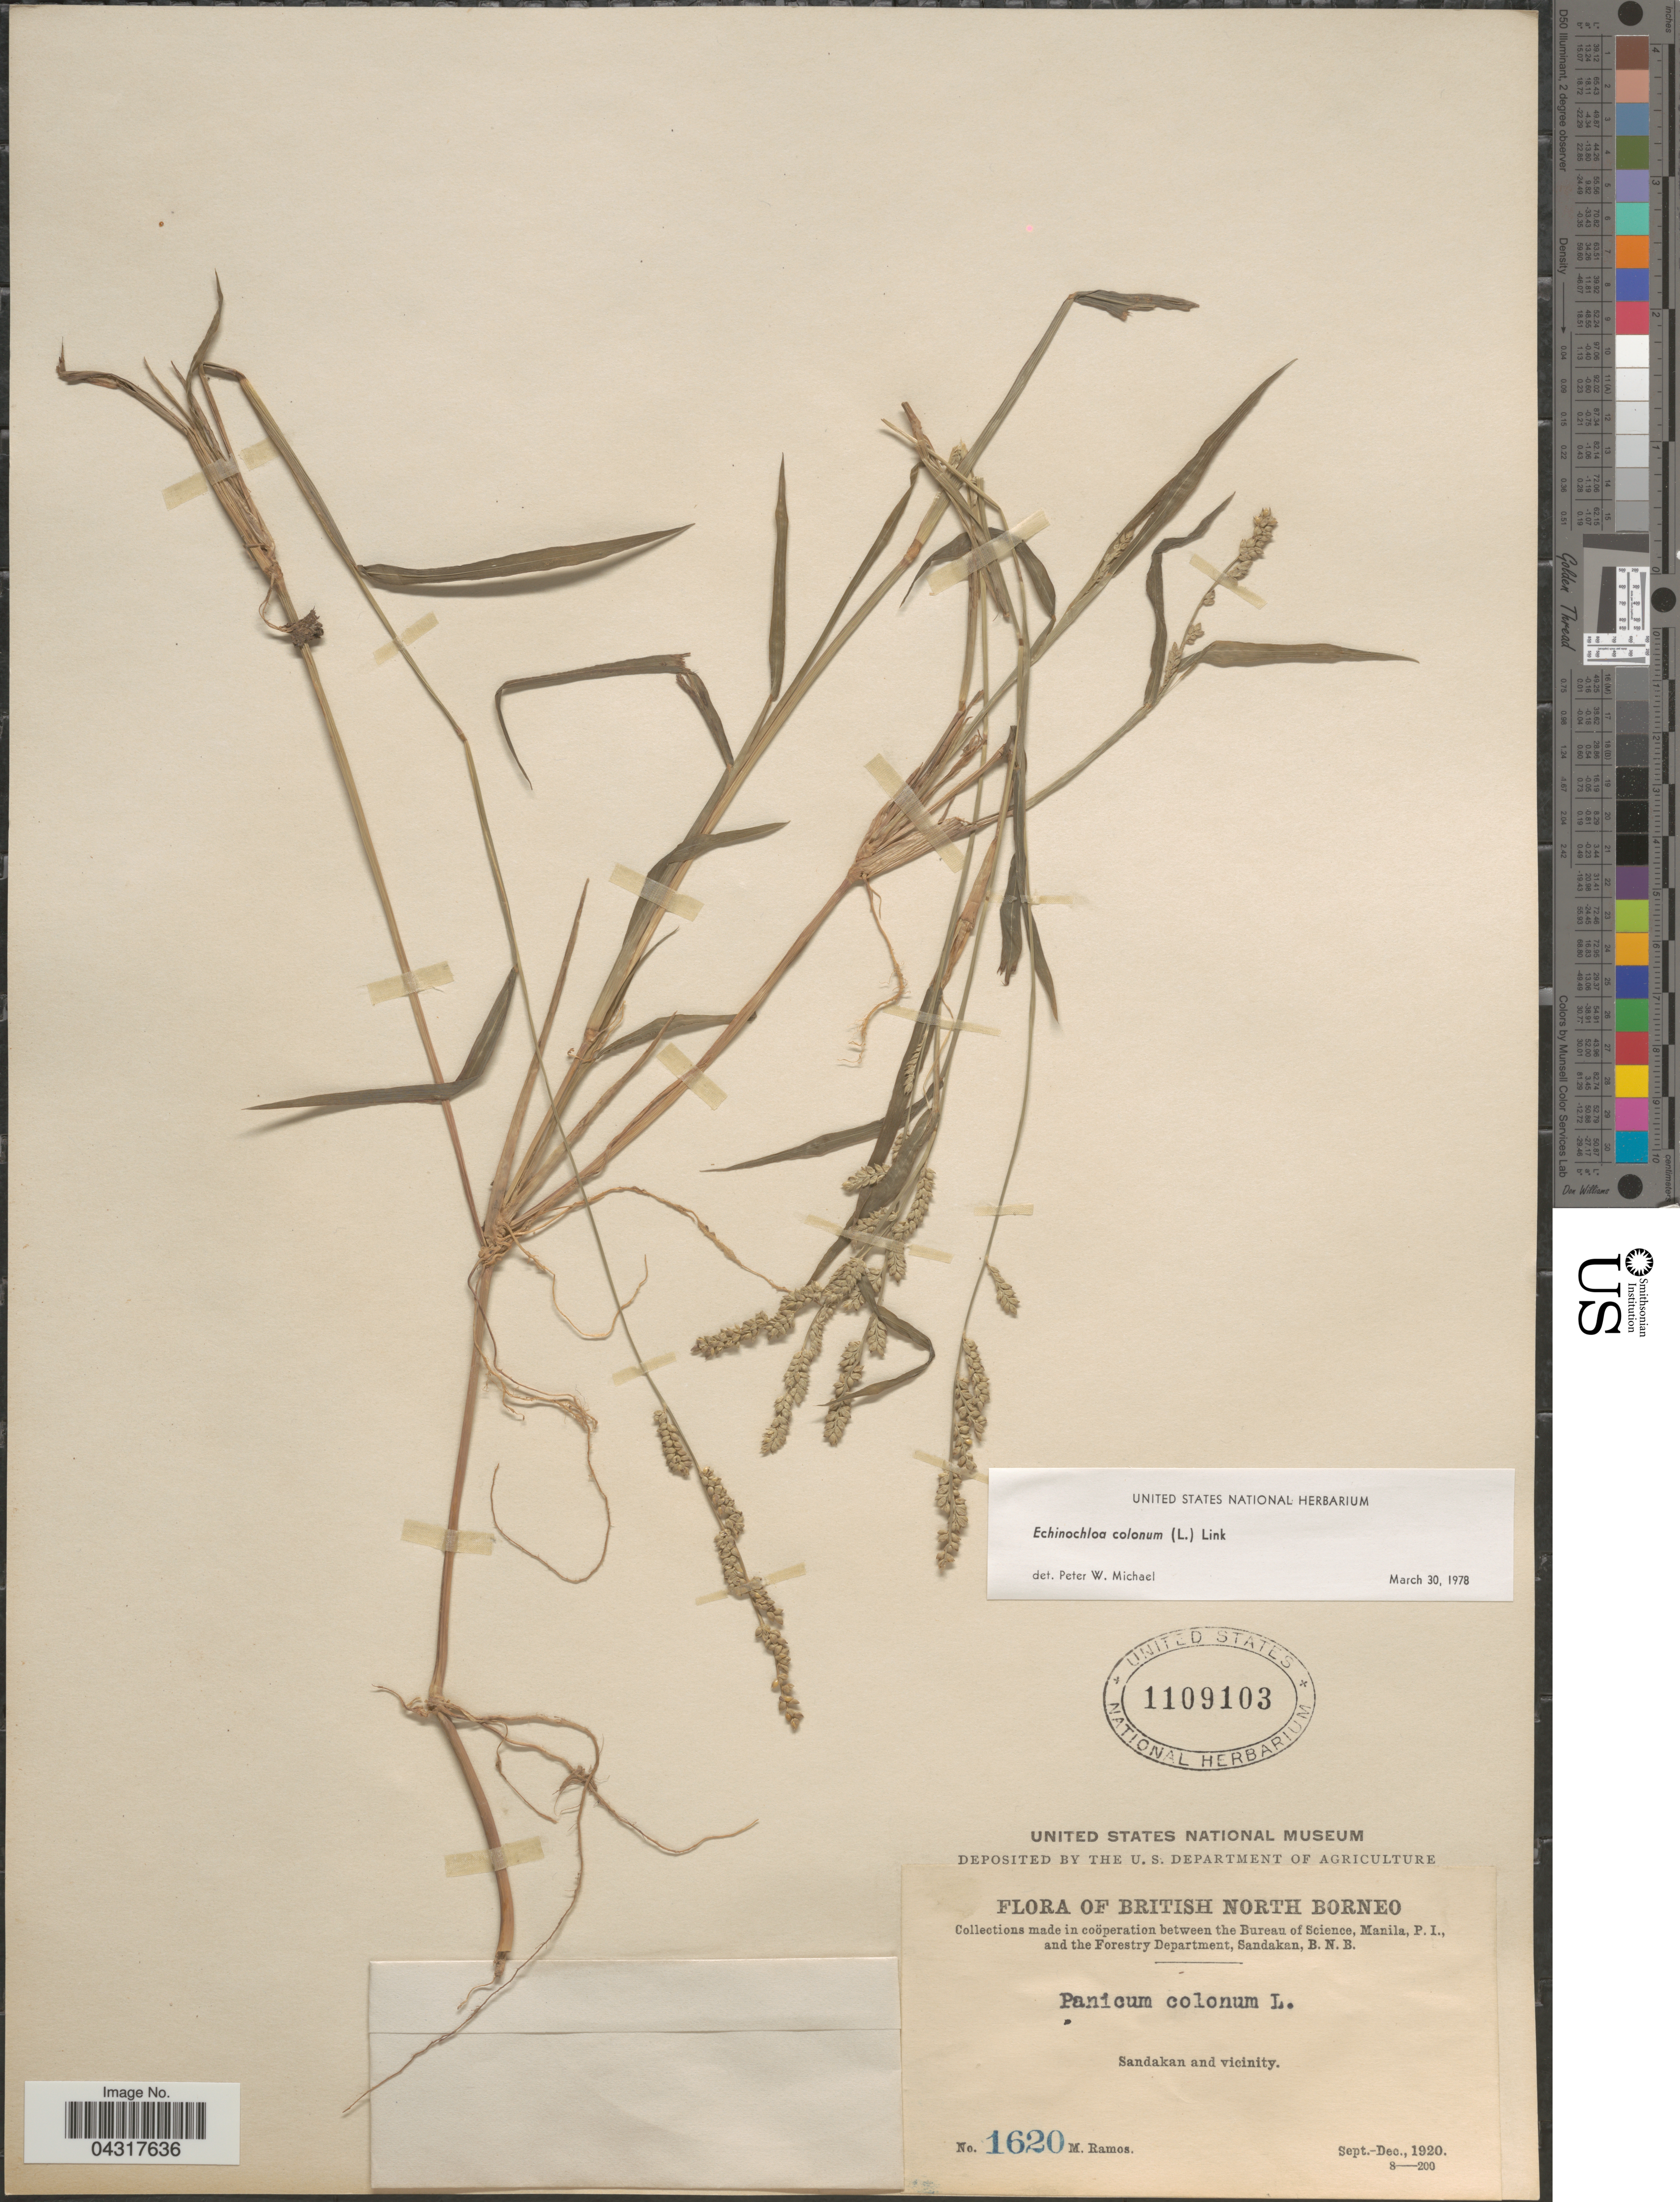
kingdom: Plantae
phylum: Tracheophyta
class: Liliopsida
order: Poales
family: Poaceae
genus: Echinochloa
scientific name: Echinochloa colona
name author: (L.) Link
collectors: M. Ramos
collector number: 1620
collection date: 1920-09/1920-12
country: Malaysia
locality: British North Borneo. Sandakan and vicinity.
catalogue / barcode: US 1109103